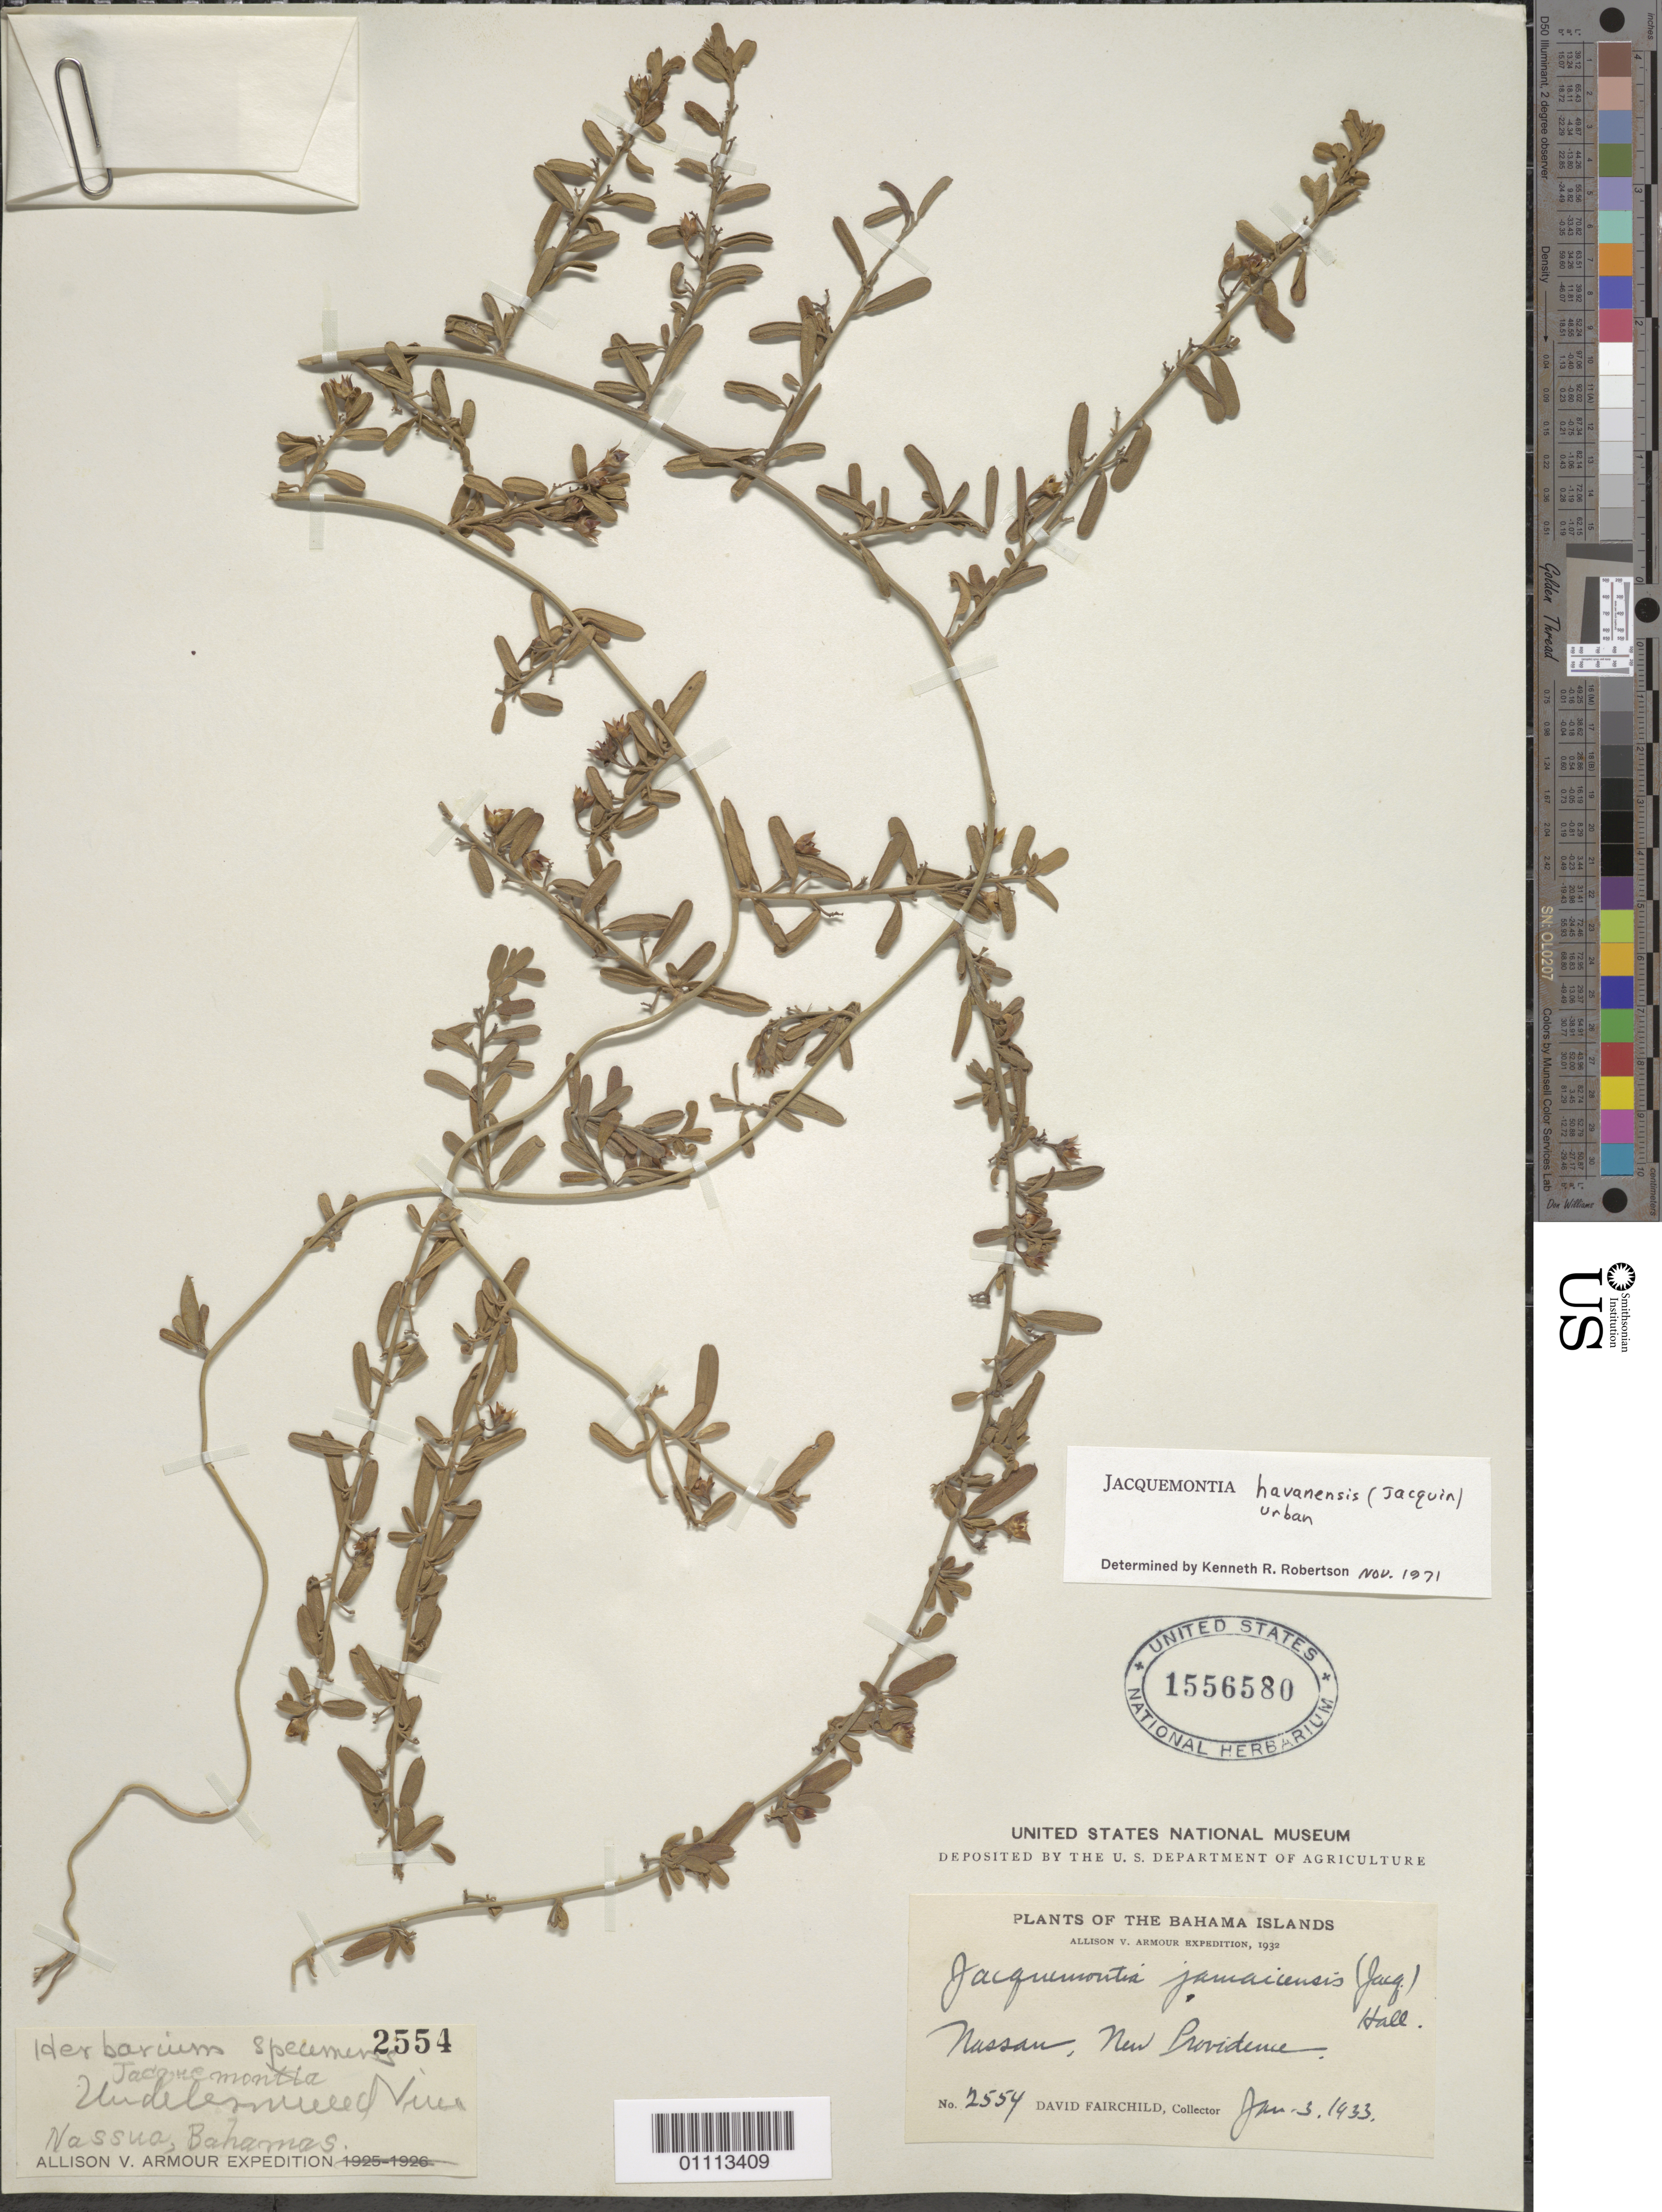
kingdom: Plantae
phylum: Tracheophyta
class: Magnoliopsida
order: Solanales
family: Convolvulaceae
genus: Jacquemontia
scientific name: Jacquemontia havanensis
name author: (Jacq.) Urb.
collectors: D. Fairchild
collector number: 2554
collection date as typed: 03 Jan 1933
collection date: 1933-01-03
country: Bahamas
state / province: New Providence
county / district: Nassau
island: New Providence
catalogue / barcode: US 1556580